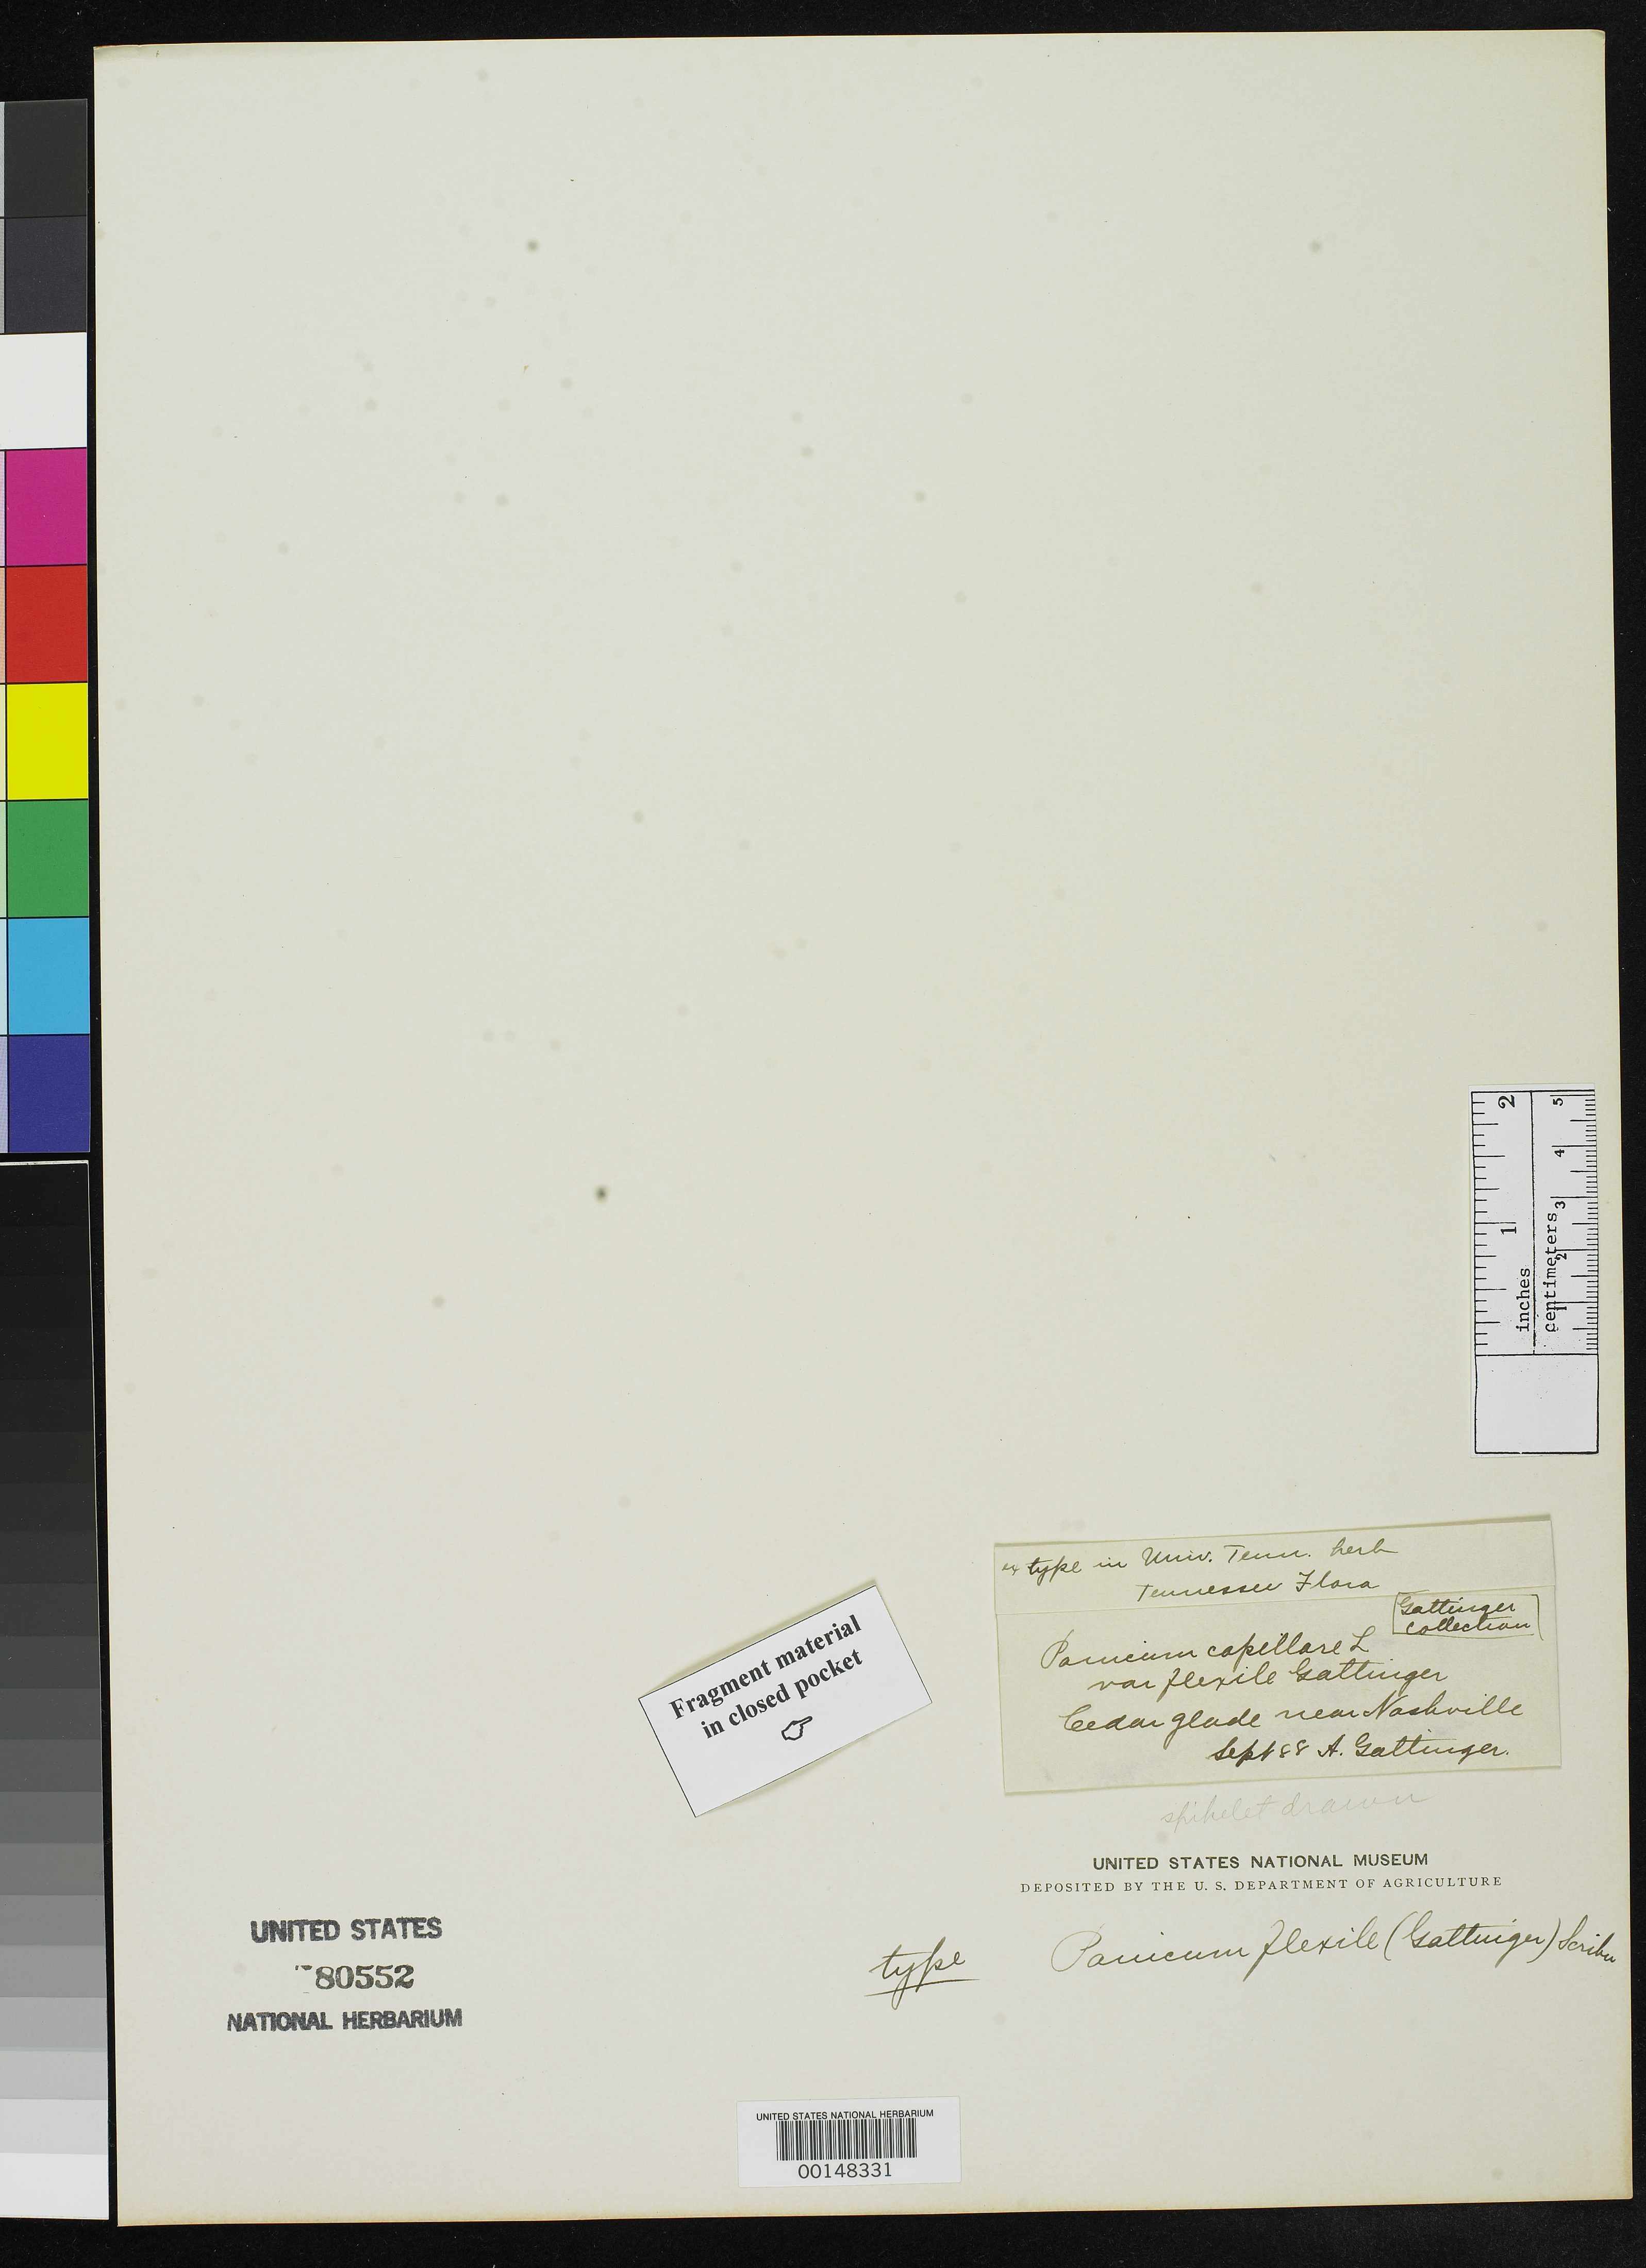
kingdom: Plantae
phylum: Tracheophyta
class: Liliopsida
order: Poales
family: Poaceae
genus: Panicum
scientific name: Panicum capillare var. flexile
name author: Gatt.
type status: Type Fragment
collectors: A. Gattinger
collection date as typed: Sep 1888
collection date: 1888-09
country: United States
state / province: Tennessee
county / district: Davidson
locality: Nashville.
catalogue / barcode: US 80552